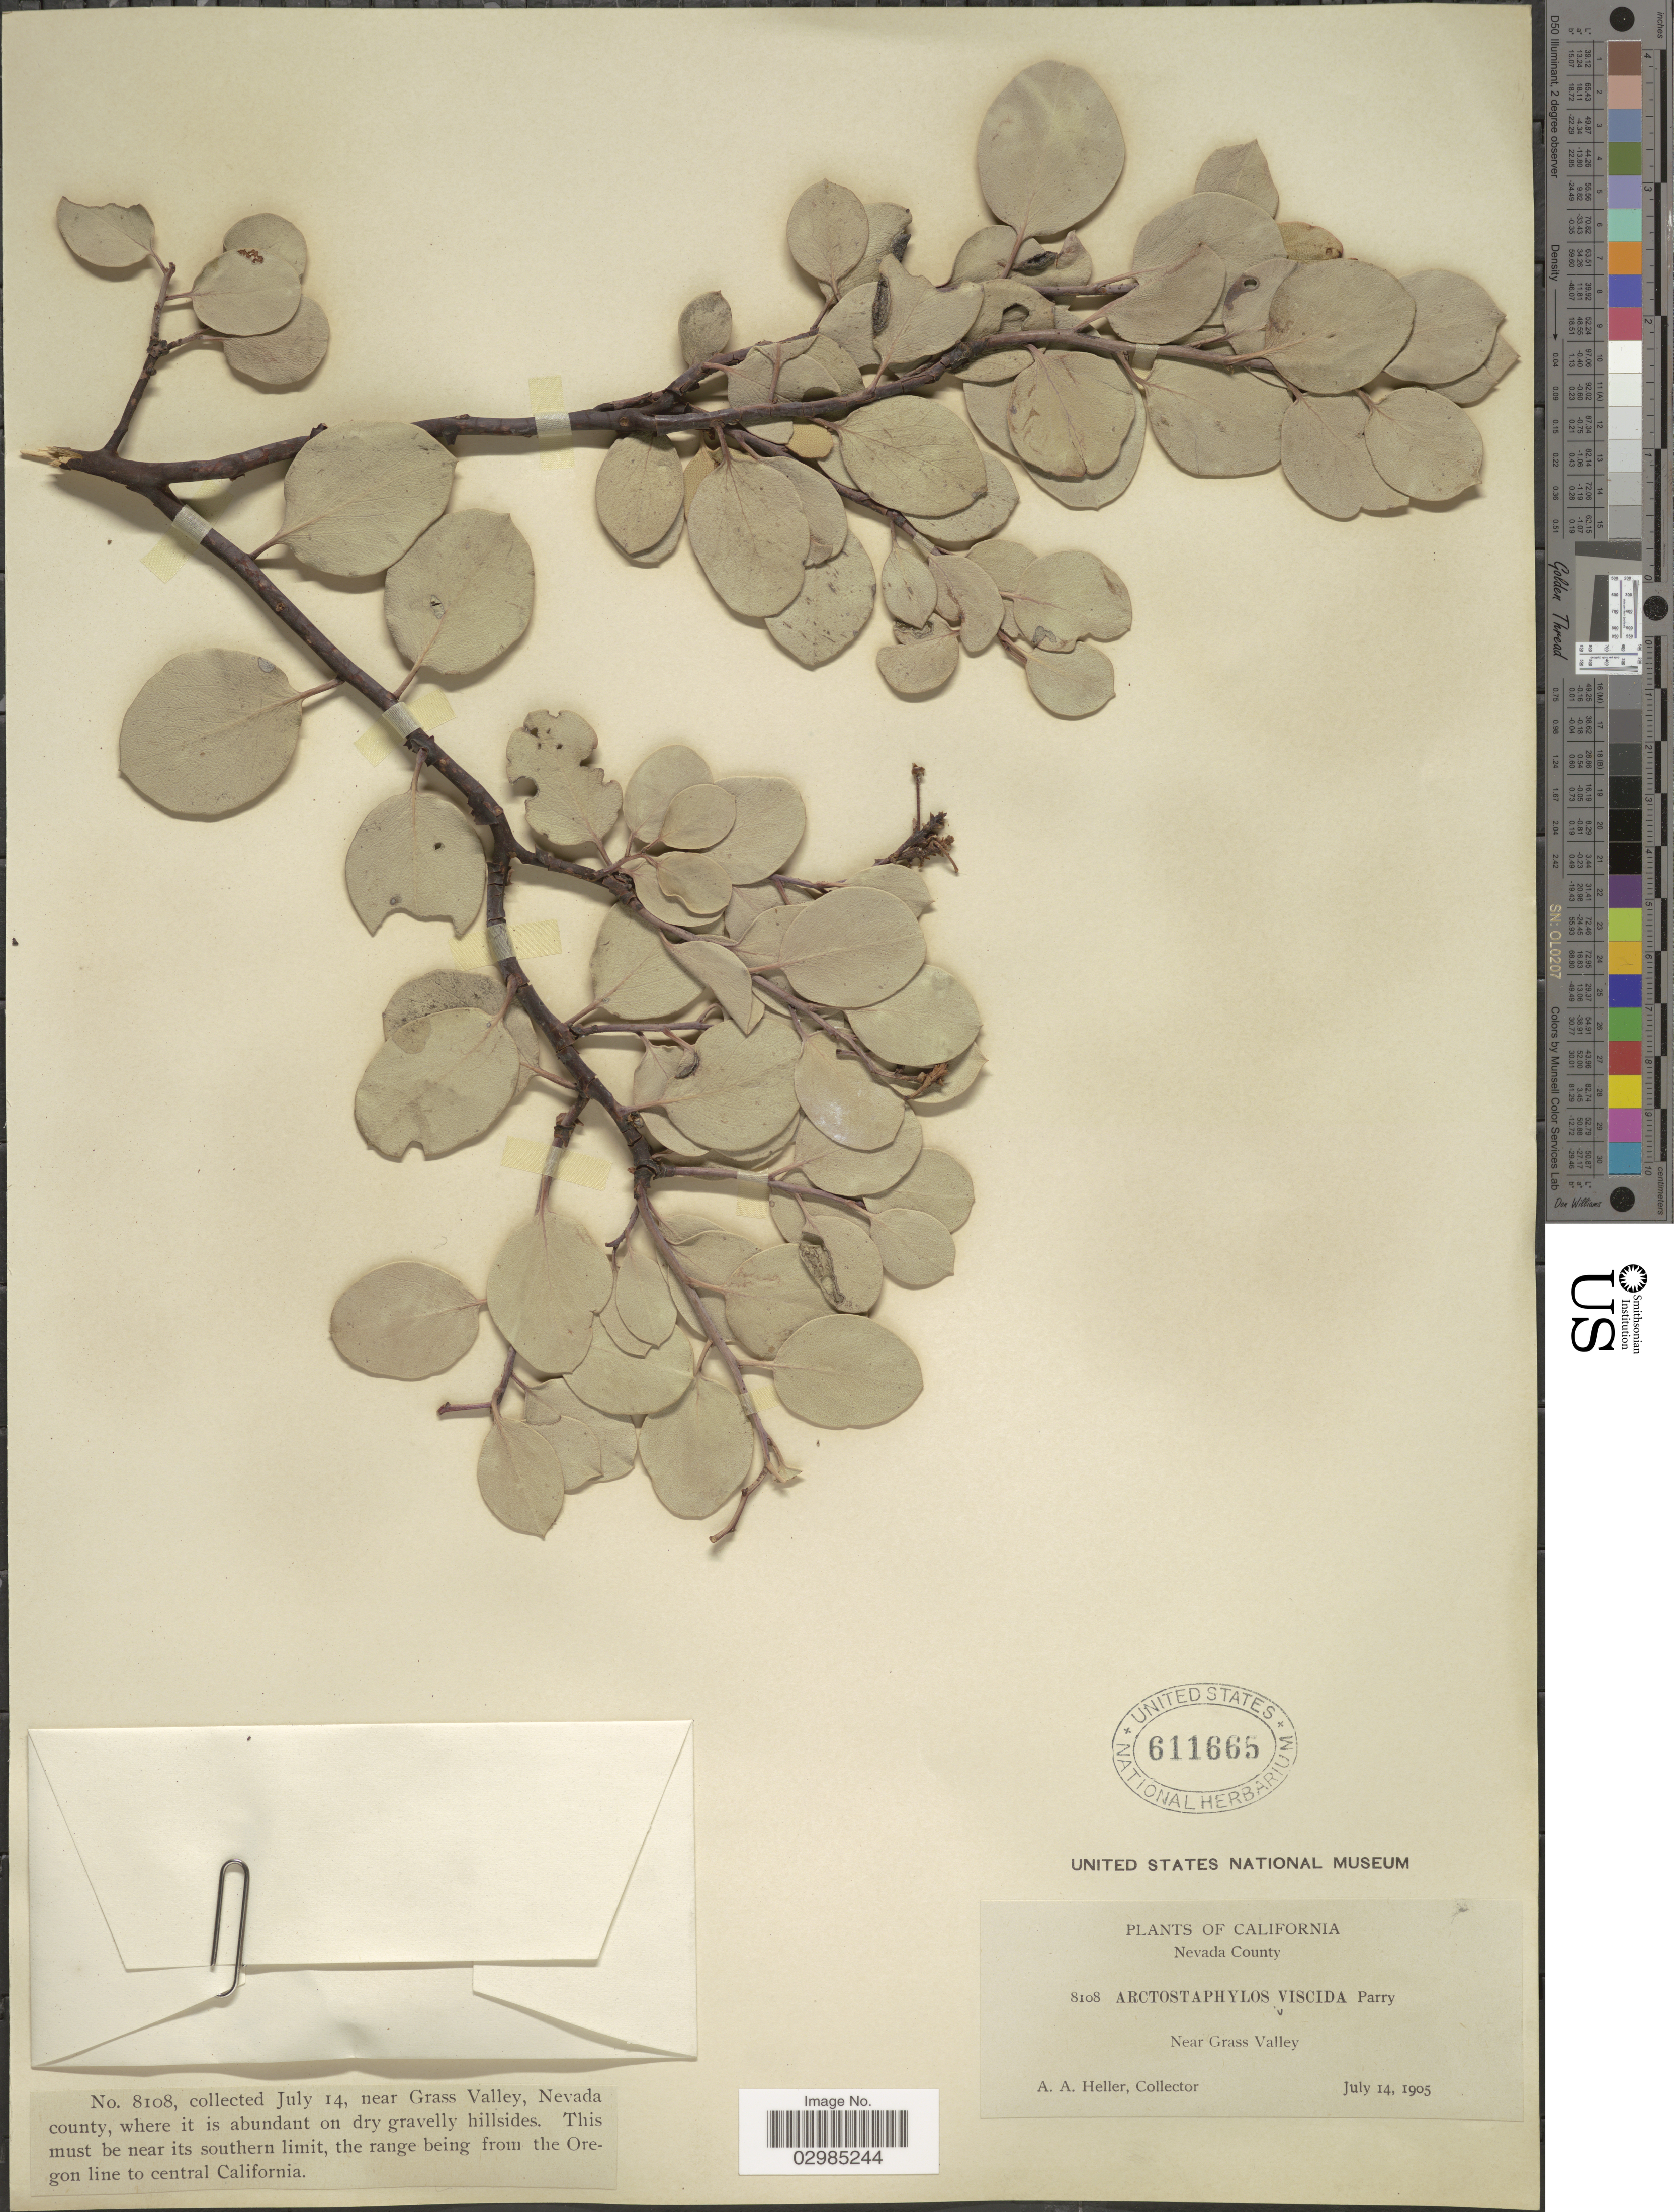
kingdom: Plantae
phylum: Tracheophyta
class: Magnoliopsida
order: Ericales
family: Ericaceae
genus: Arctostaphylos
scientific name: Arctostaphylos viscida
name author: Parry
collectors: A. A. Heller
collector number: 8108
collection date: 1905-07-14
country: United States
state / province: California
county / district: Nevada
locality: Nevada County. Near Grass Valley. This must be near its southern limit, the range being from the Oregon line to central California.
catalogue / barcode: US 611665